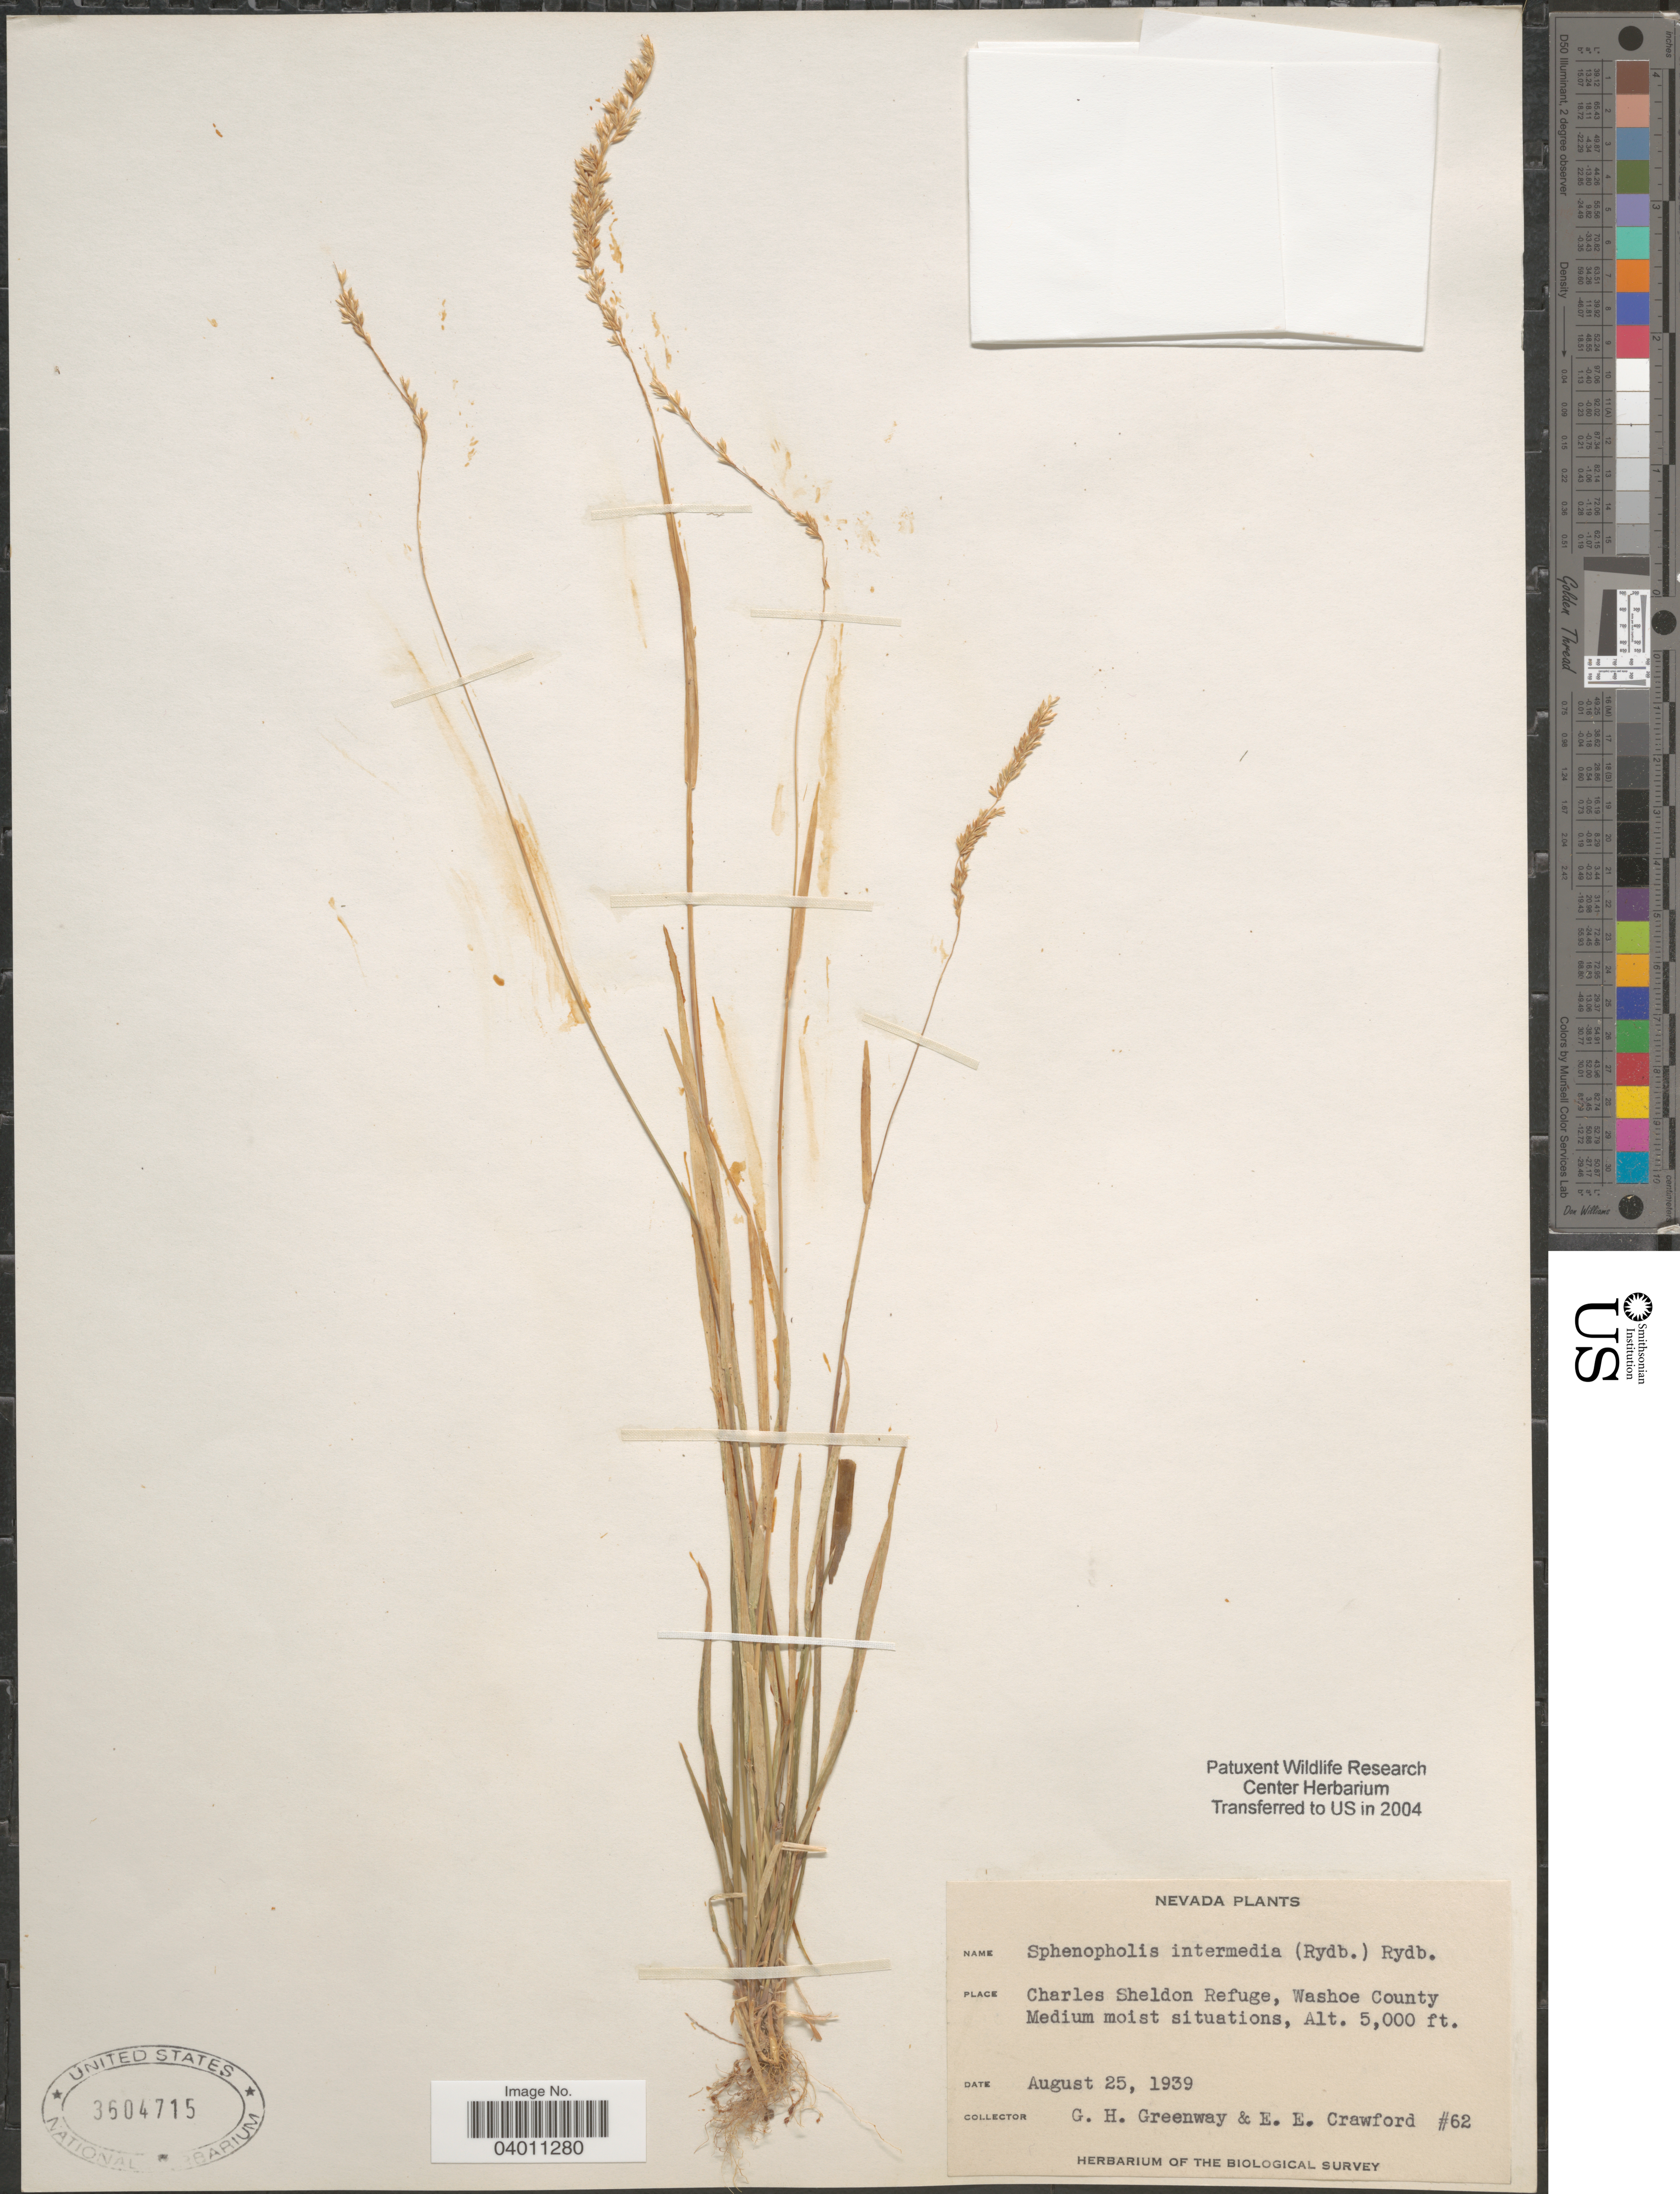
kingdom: Plantae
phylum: Tracheophyta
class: Liliopsida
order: Poales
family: Poaceae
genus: Sphenopholis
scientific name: Sphenopholis intermedia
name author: (Rydb.) Rydb.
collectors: G. Greenway & E. Crawford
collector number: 62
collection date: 1939-08-25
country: United States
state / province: Nevada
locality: Charles Sheldon Refuge, Washoe County. Medium moist situations.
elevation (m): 1524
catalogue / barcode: US 3604715